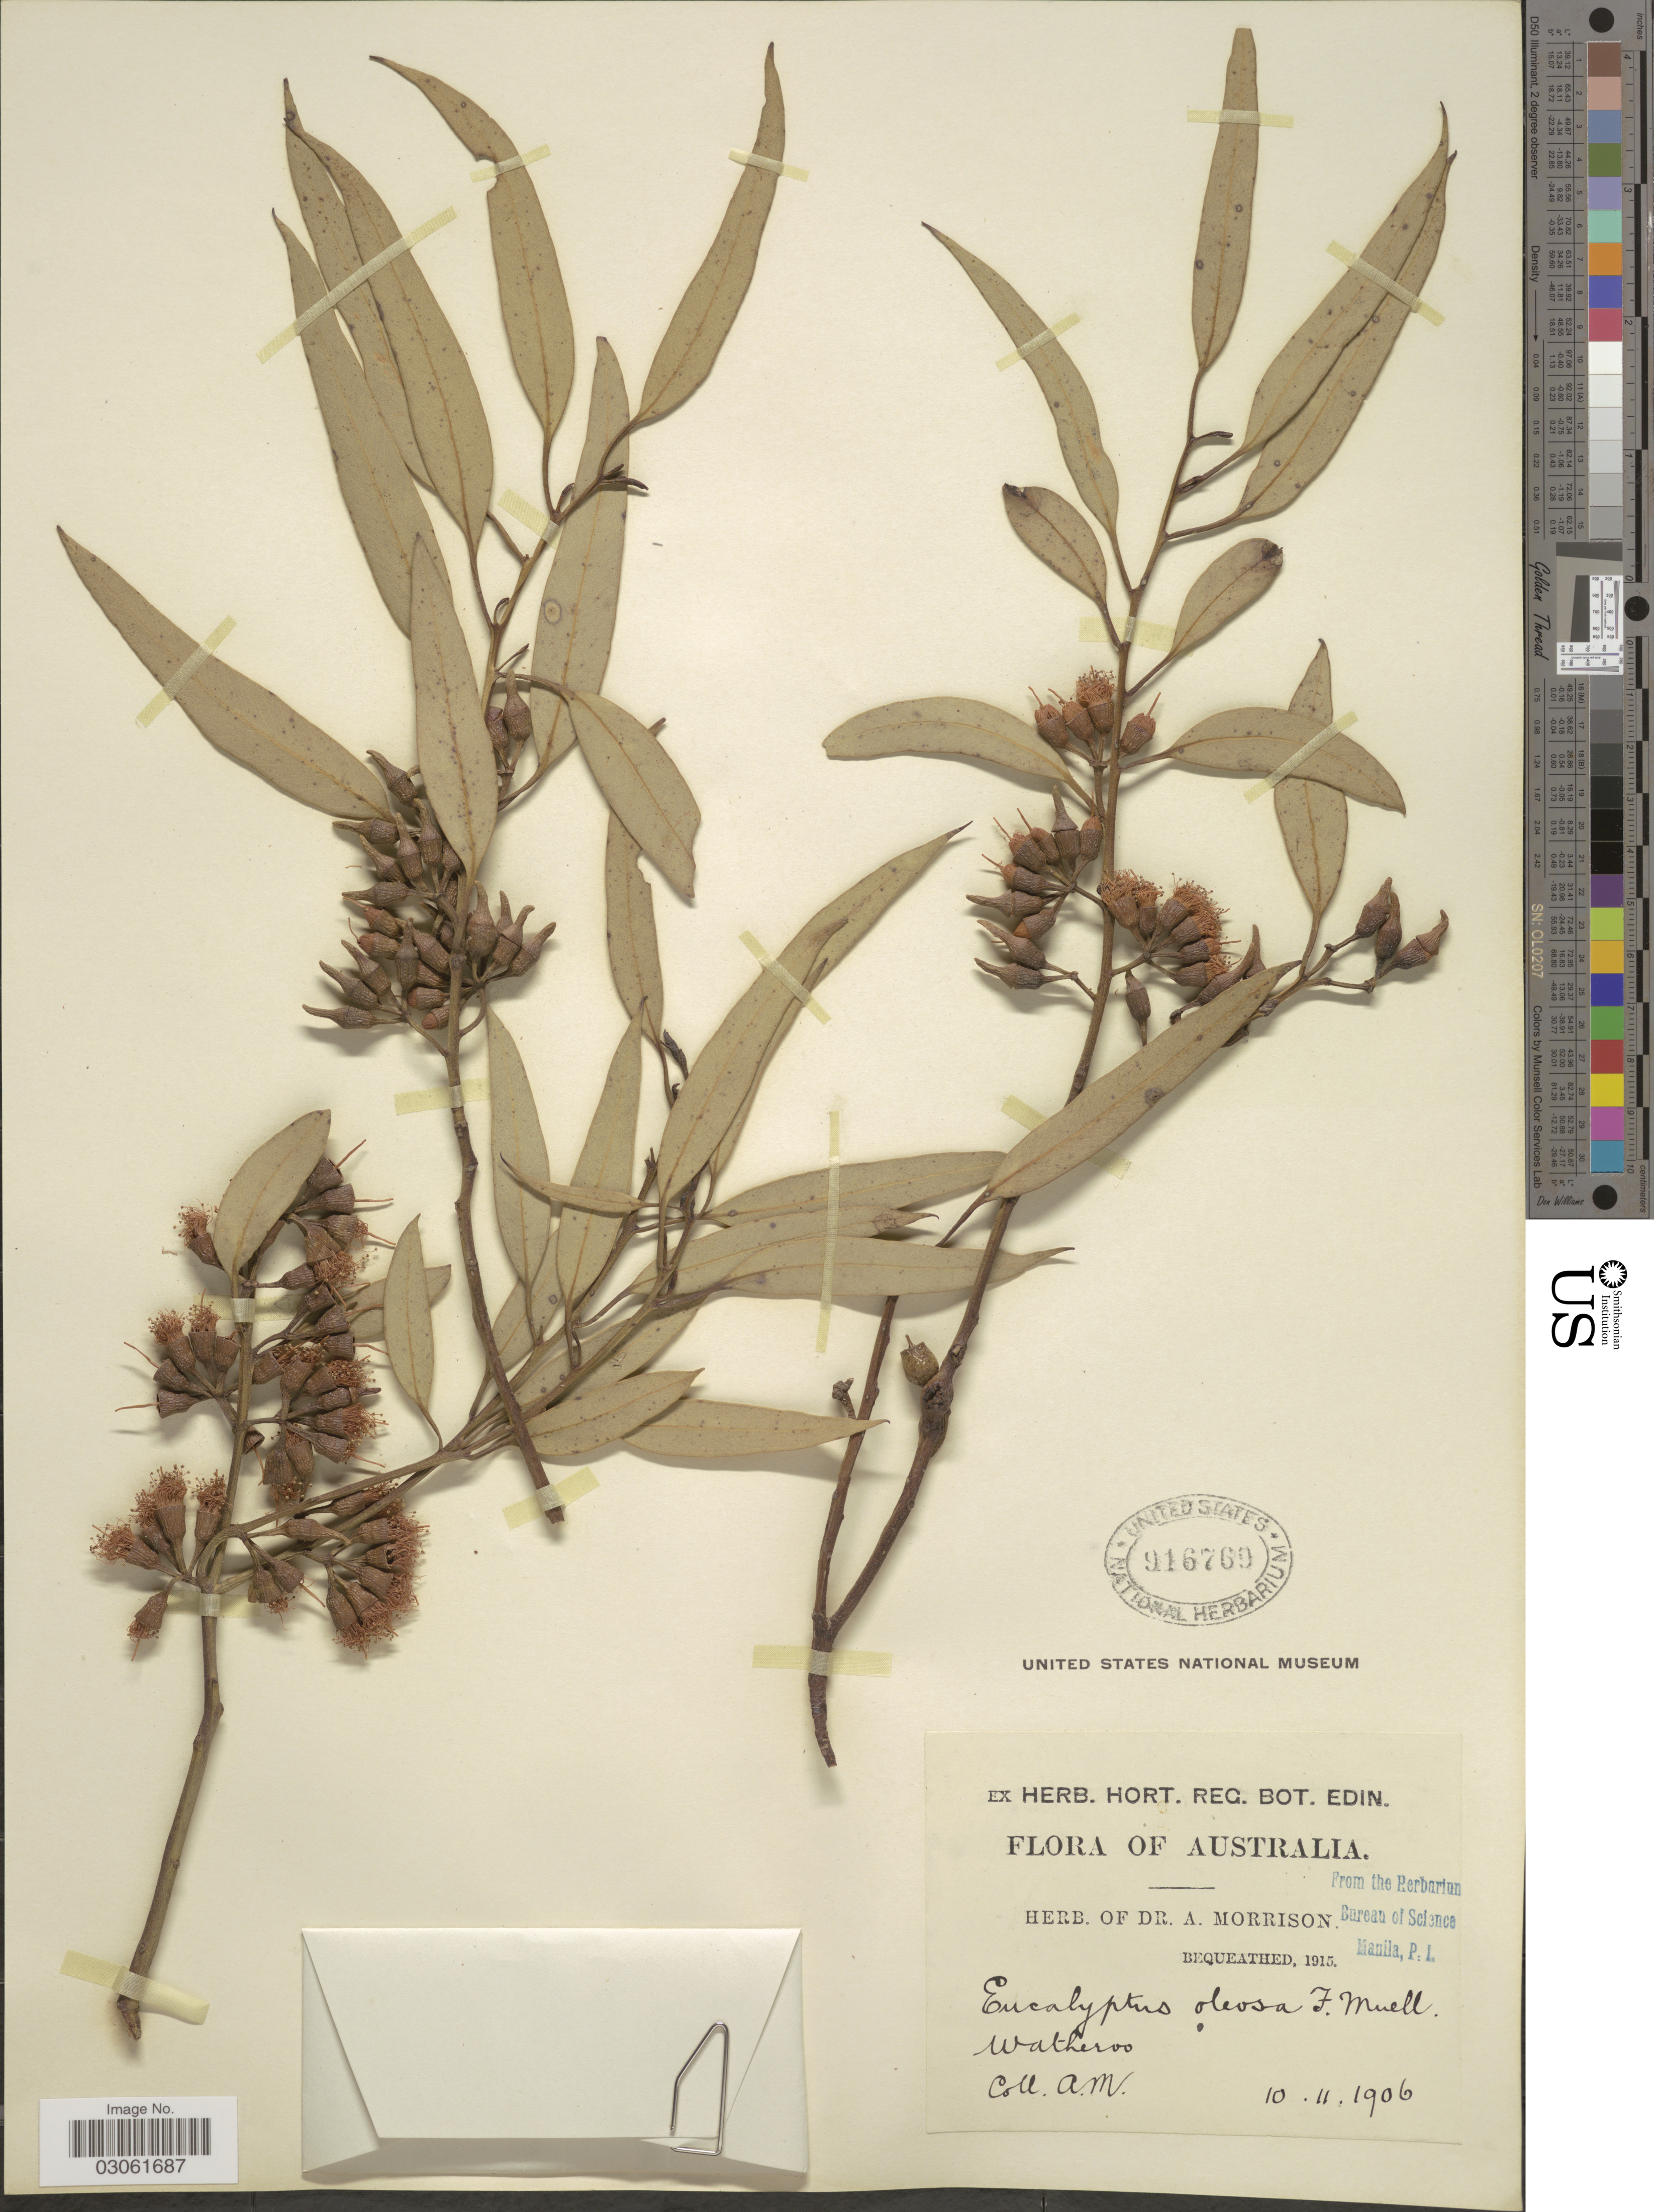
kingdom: Plantae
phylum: Tracheophyta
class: Magnoliopsida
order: Myrtales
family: Myrtaceae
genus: Eucalyptus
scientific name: Eucalyptus oleosa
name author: F. Muell. ex Miq.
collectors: A. Morrison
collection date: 1906-11-10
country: Australia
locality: Watheroo.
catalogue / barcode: US 916769